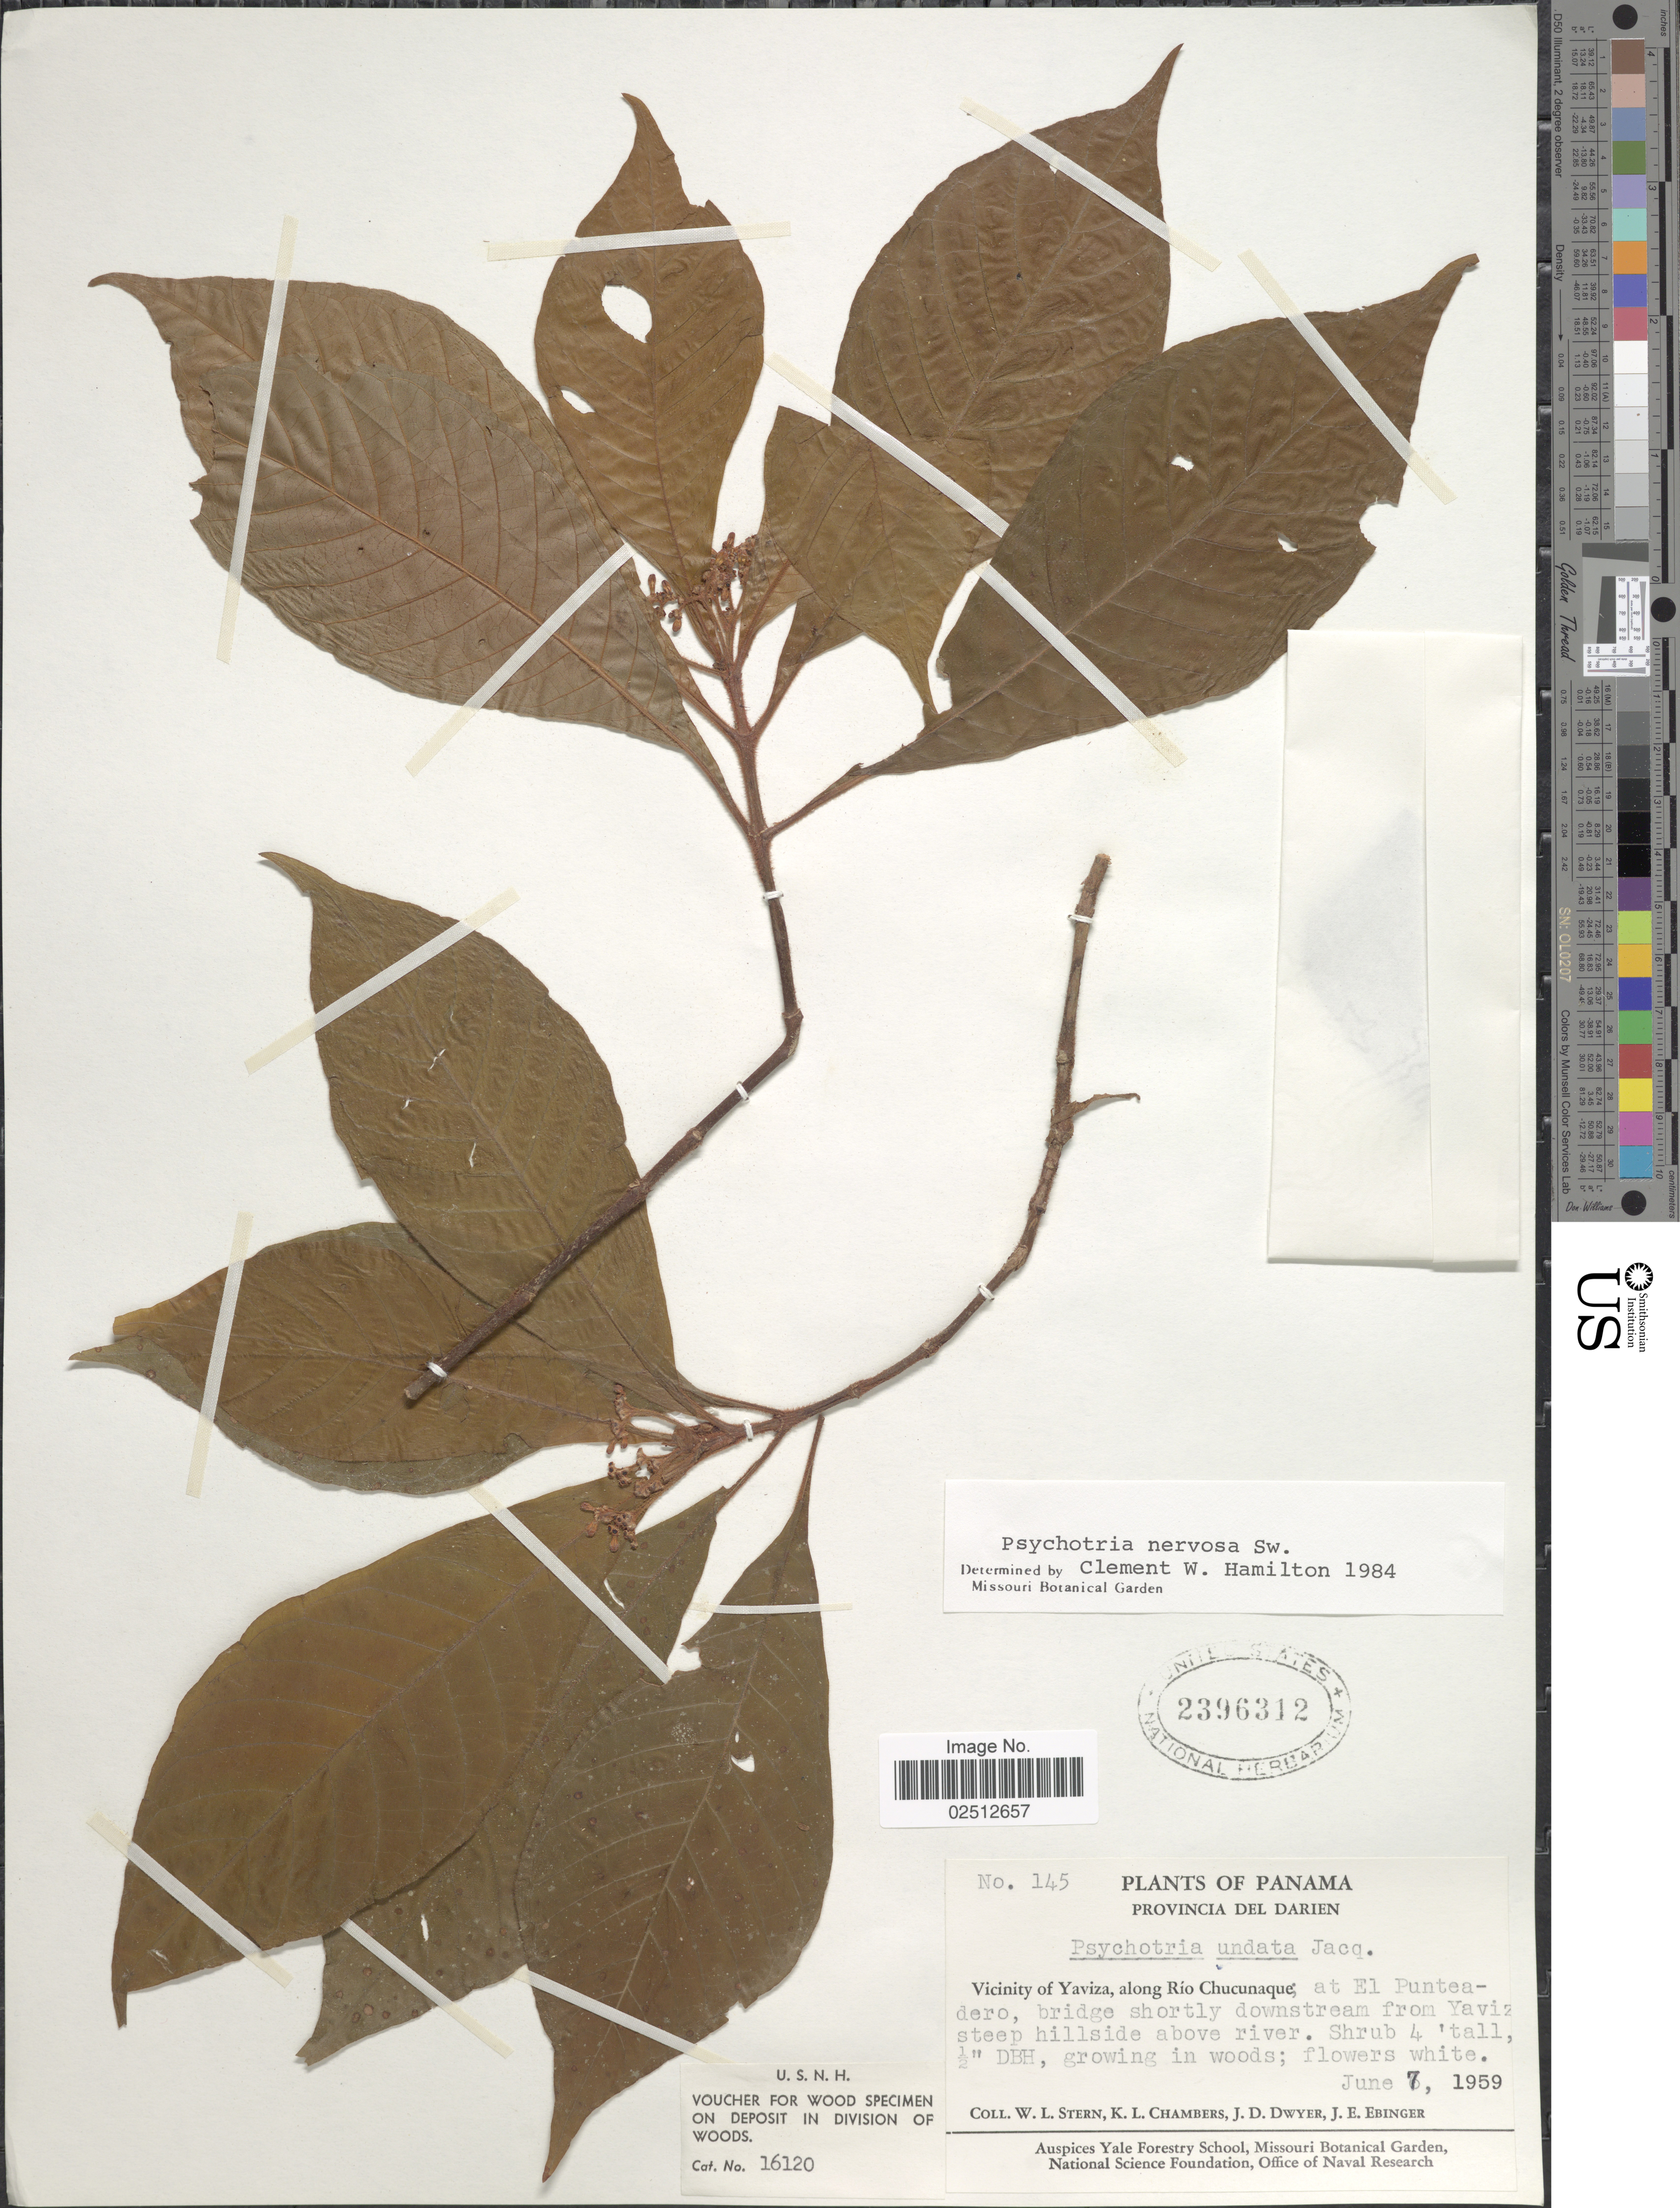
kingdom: Plantae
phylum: Tracheophyta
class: Magnoliopsida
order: Gentianales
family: Rubiaceae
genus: Psychotria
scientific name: Psychotria nervosa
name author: Sw.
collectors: W. L. Stern, K. Chambers, J. D. Dwyer & J. Ebinger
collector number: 145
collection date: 1959-06-07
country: Panama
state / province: Darién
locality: Vicinity of Yaviza, along Rio Chucunaque; at El Punteadero, bridge shortly downstream from Yaviz steep hillside above river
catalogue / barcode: US 2396312